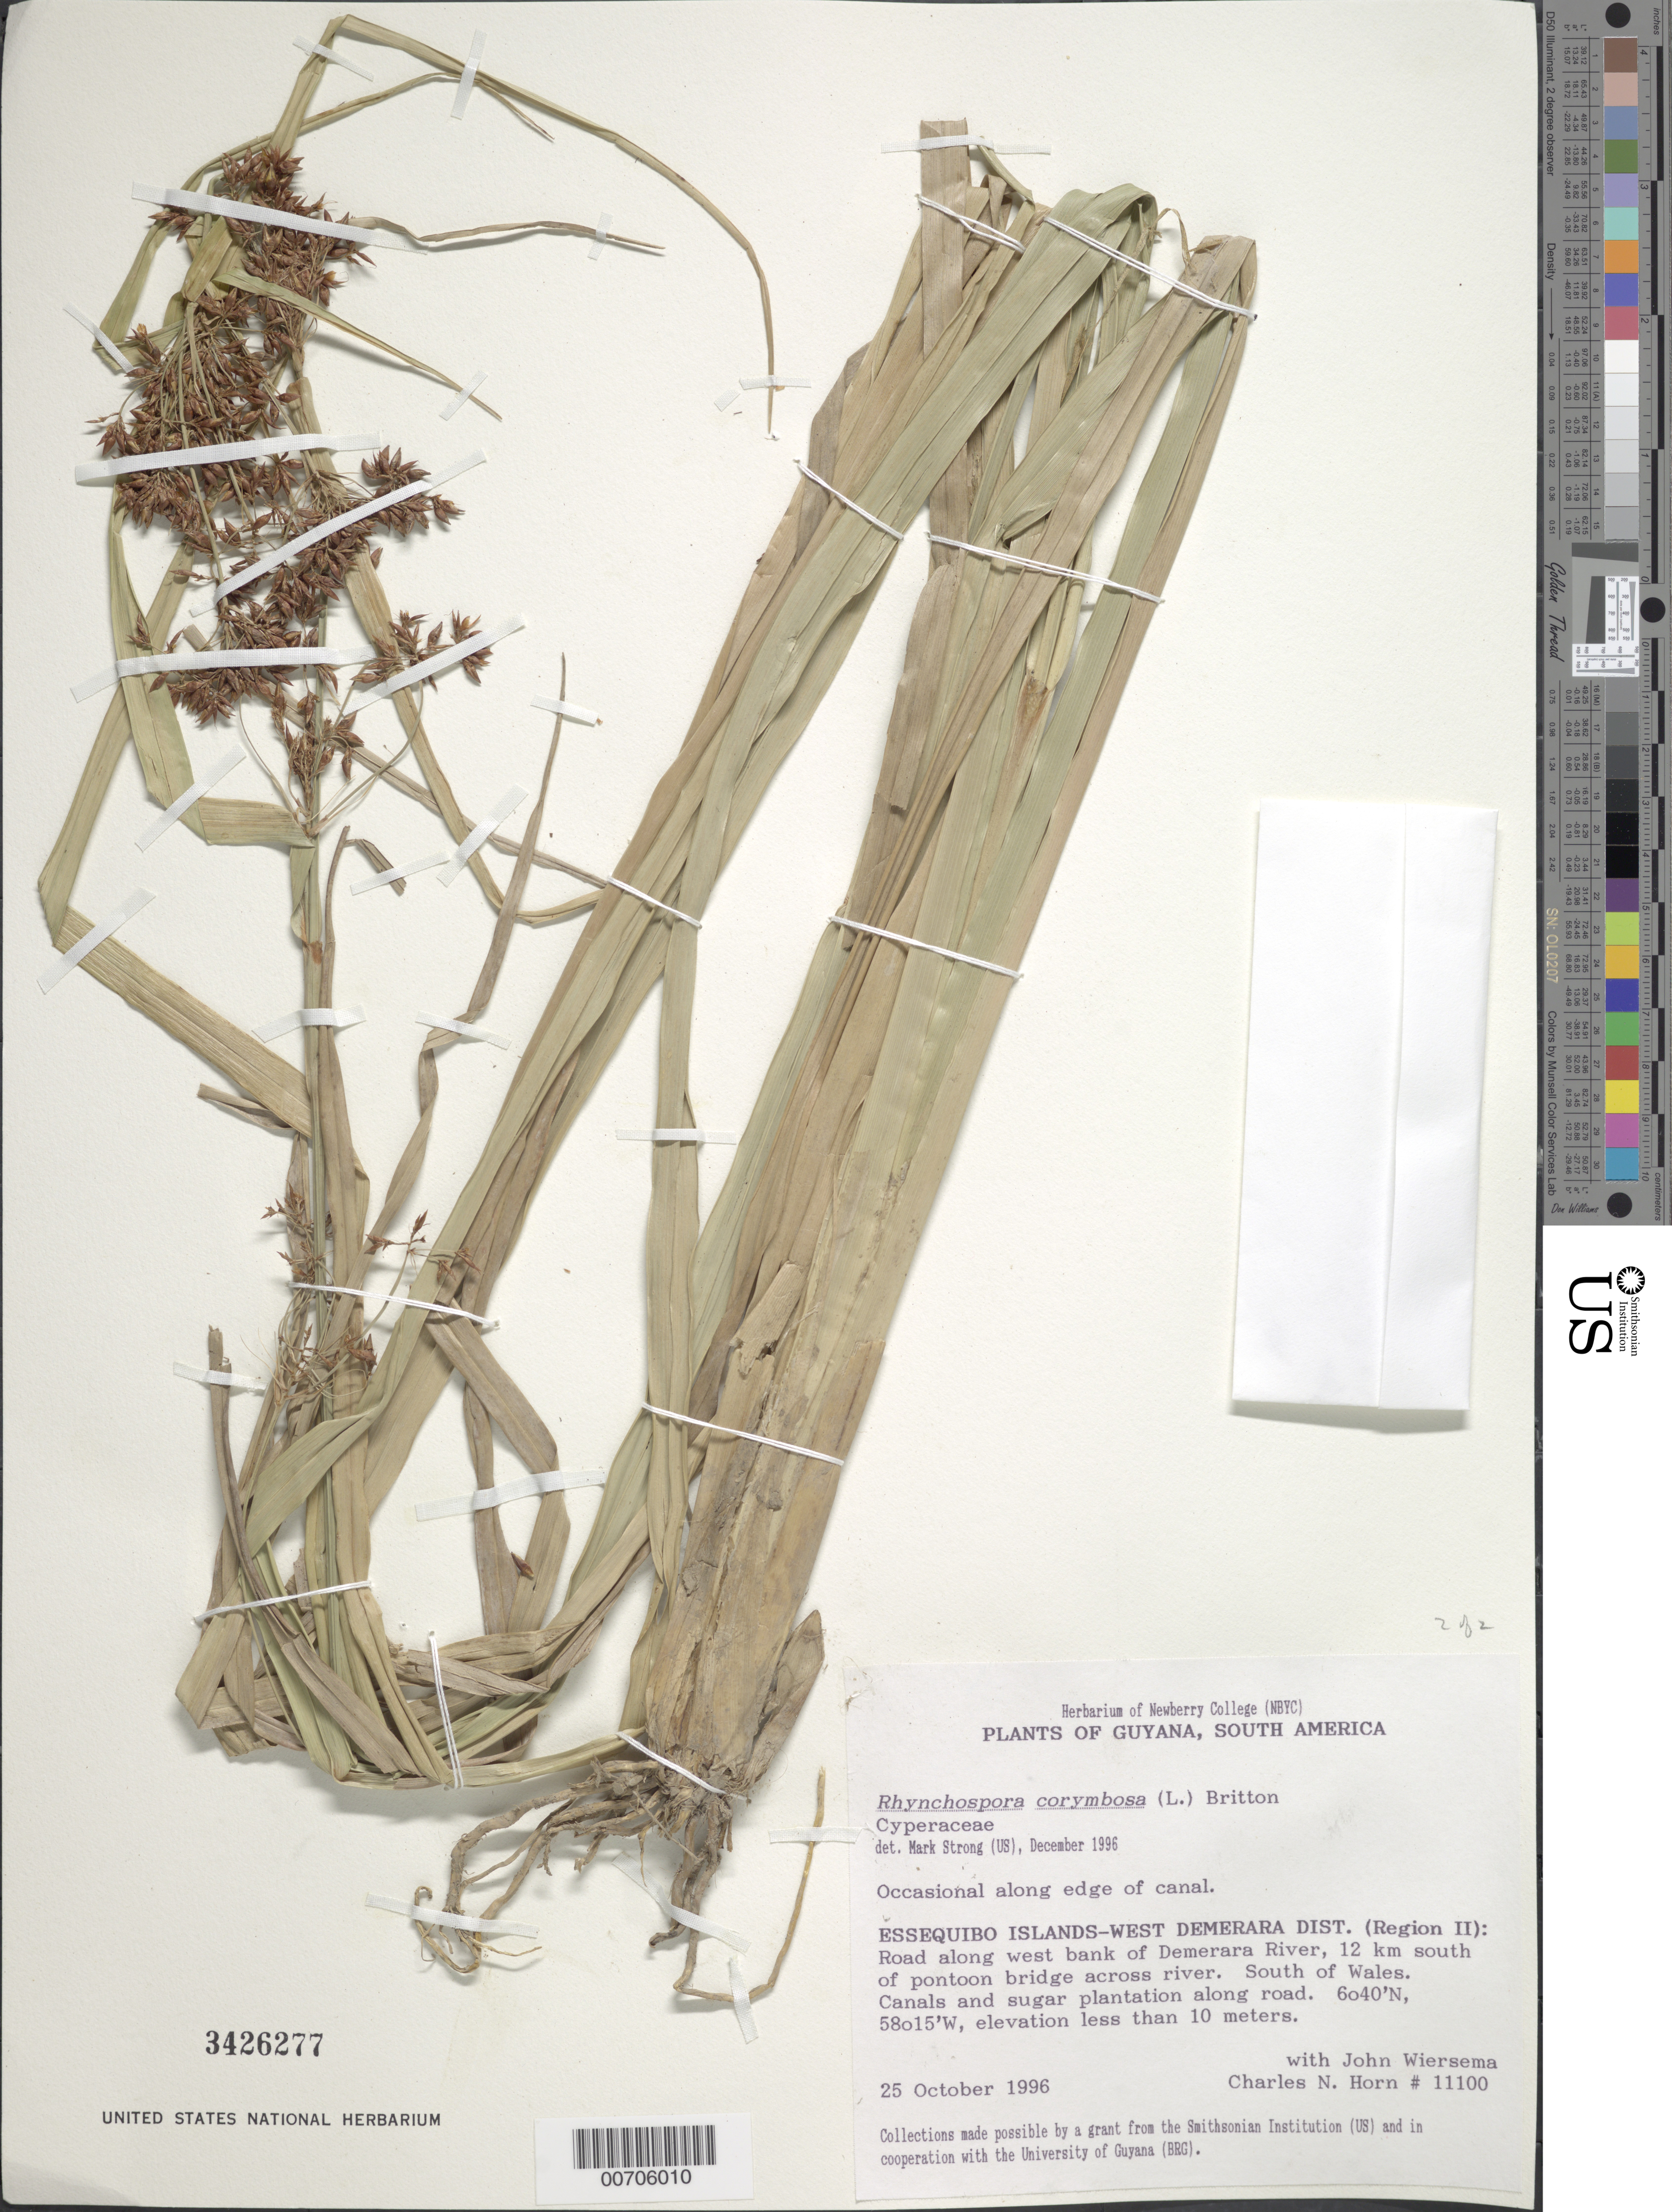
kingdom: Plantae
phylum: Tracheophyta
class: Liliopsida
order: Poales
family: Cyperaceae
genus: Rhynchospora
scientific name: Rhynchospora corymbosa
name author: (L.) Britton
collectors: C. N. Horn & J. H. Wiersema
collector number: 11100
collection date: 1996-10-25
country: Guyana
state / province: Essequibo Isl-W. Demerara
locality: Essequibo Islands-West Demerara Dist. (Region II): Road along west bank of Demerara River, 12 km south of potoon bridge across river, South of Wales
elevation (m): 10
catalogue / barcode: US 3426277